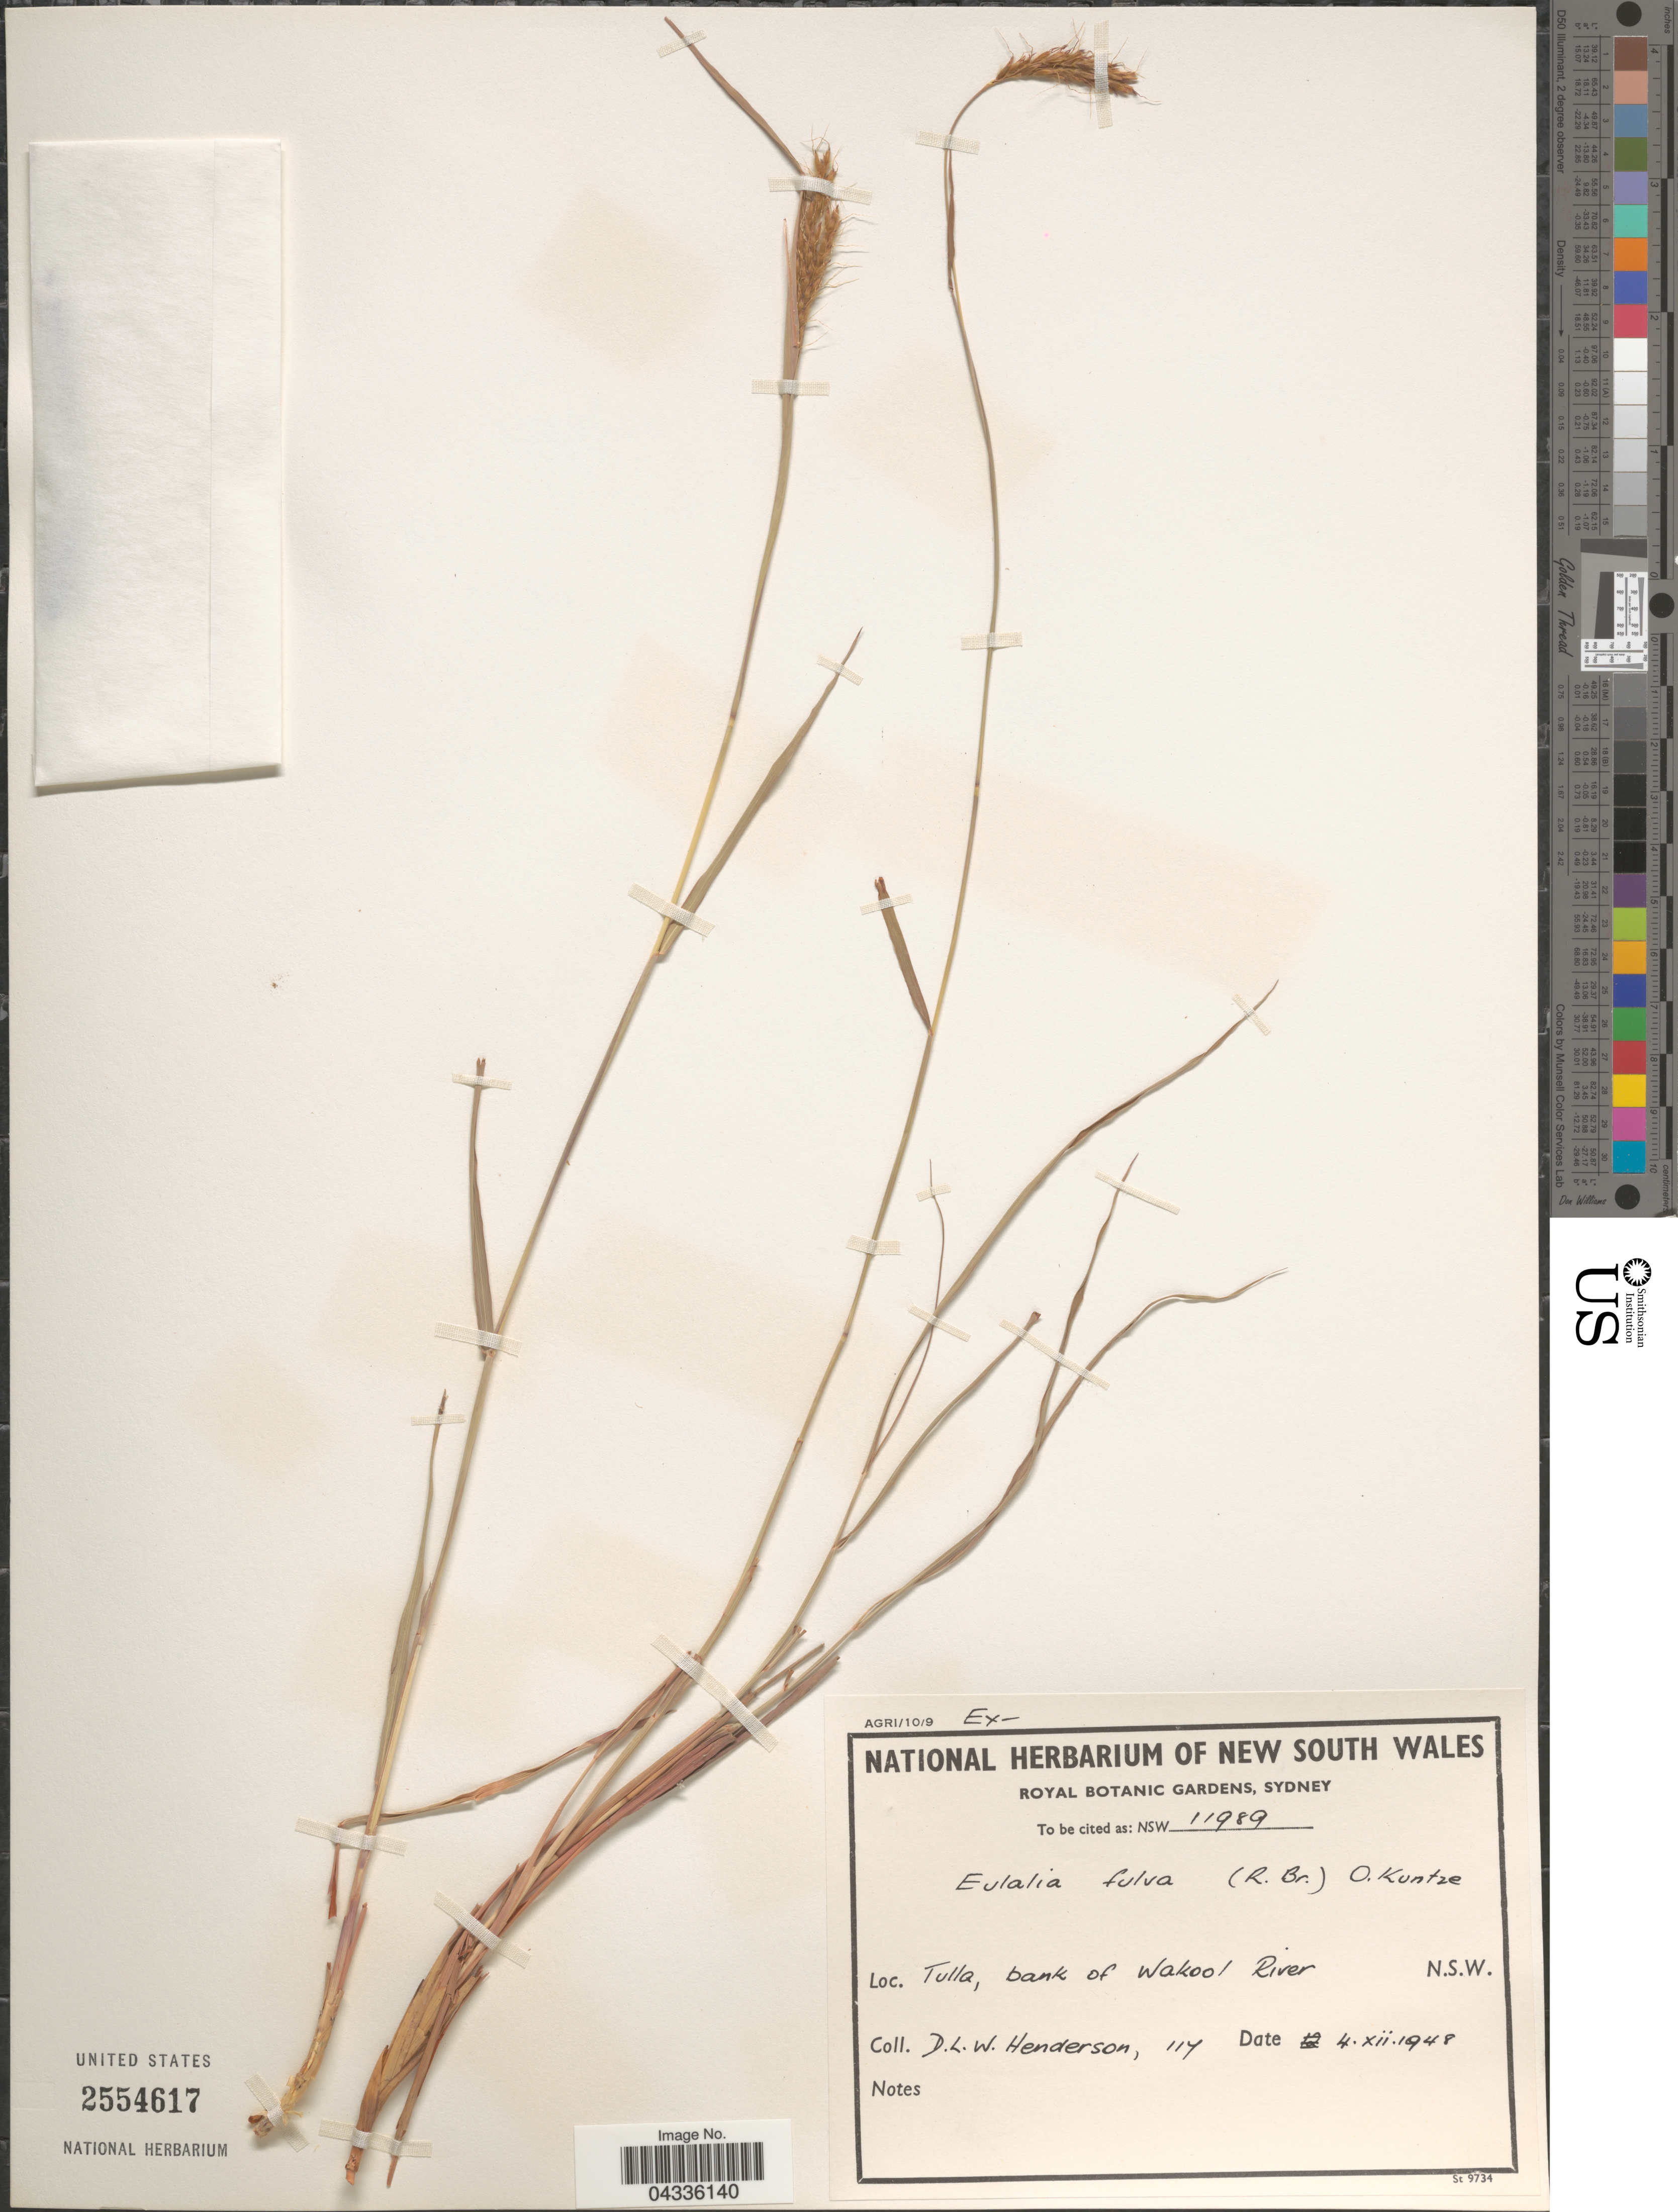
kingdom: Plantae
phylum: Tracheophyta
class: Liliopsida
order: Poales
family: Poaceae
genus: Eulalia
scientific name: Eulalia aurea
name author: (Bory) Kunth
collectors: D. Henderson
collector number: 117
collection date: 1948-12-04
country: Australia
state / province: New South Wales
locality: Tulla, bank of Wakool River.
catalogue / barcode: US 2554617